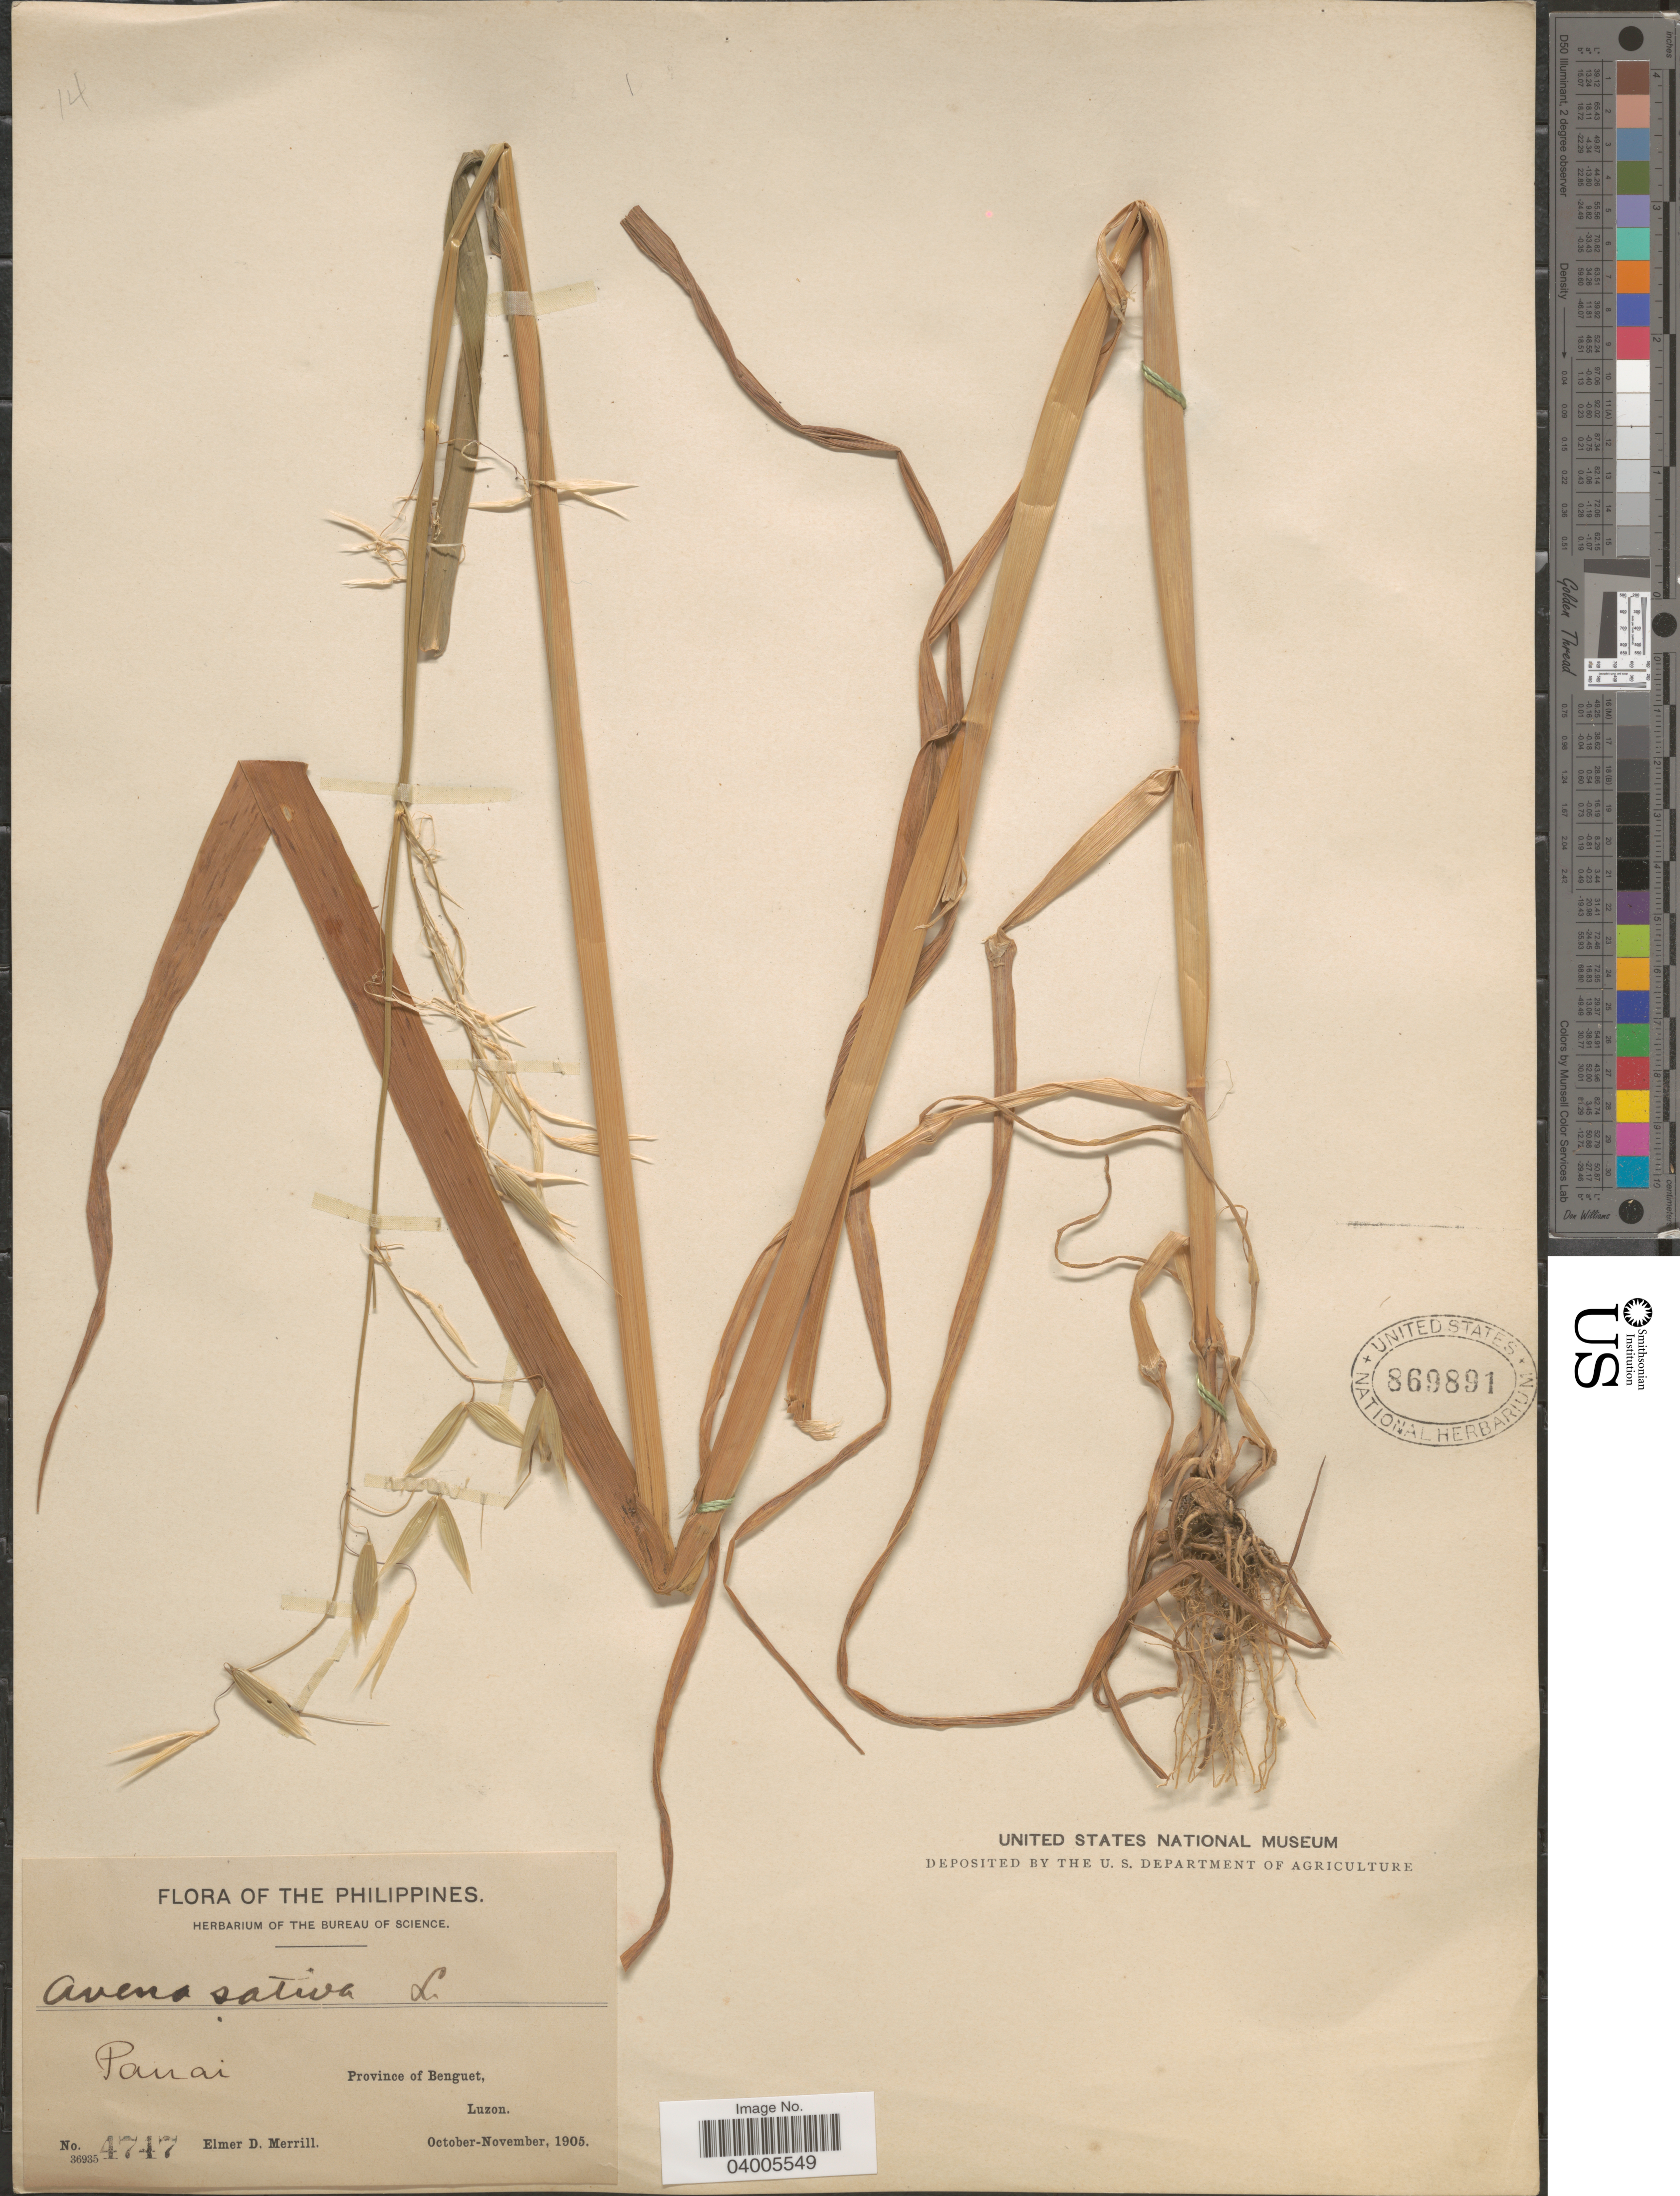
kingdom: Plantae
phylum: Tracheophyta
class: Liliopsida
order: Poales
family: Poaceae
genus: Avena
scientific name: Avena sativa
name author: L.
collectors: E. D. Merrill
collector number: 4747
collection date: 1905-10/1905-11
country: Philippines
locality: Panai. Province of Benguet, Luzon.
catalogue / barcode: US 869891